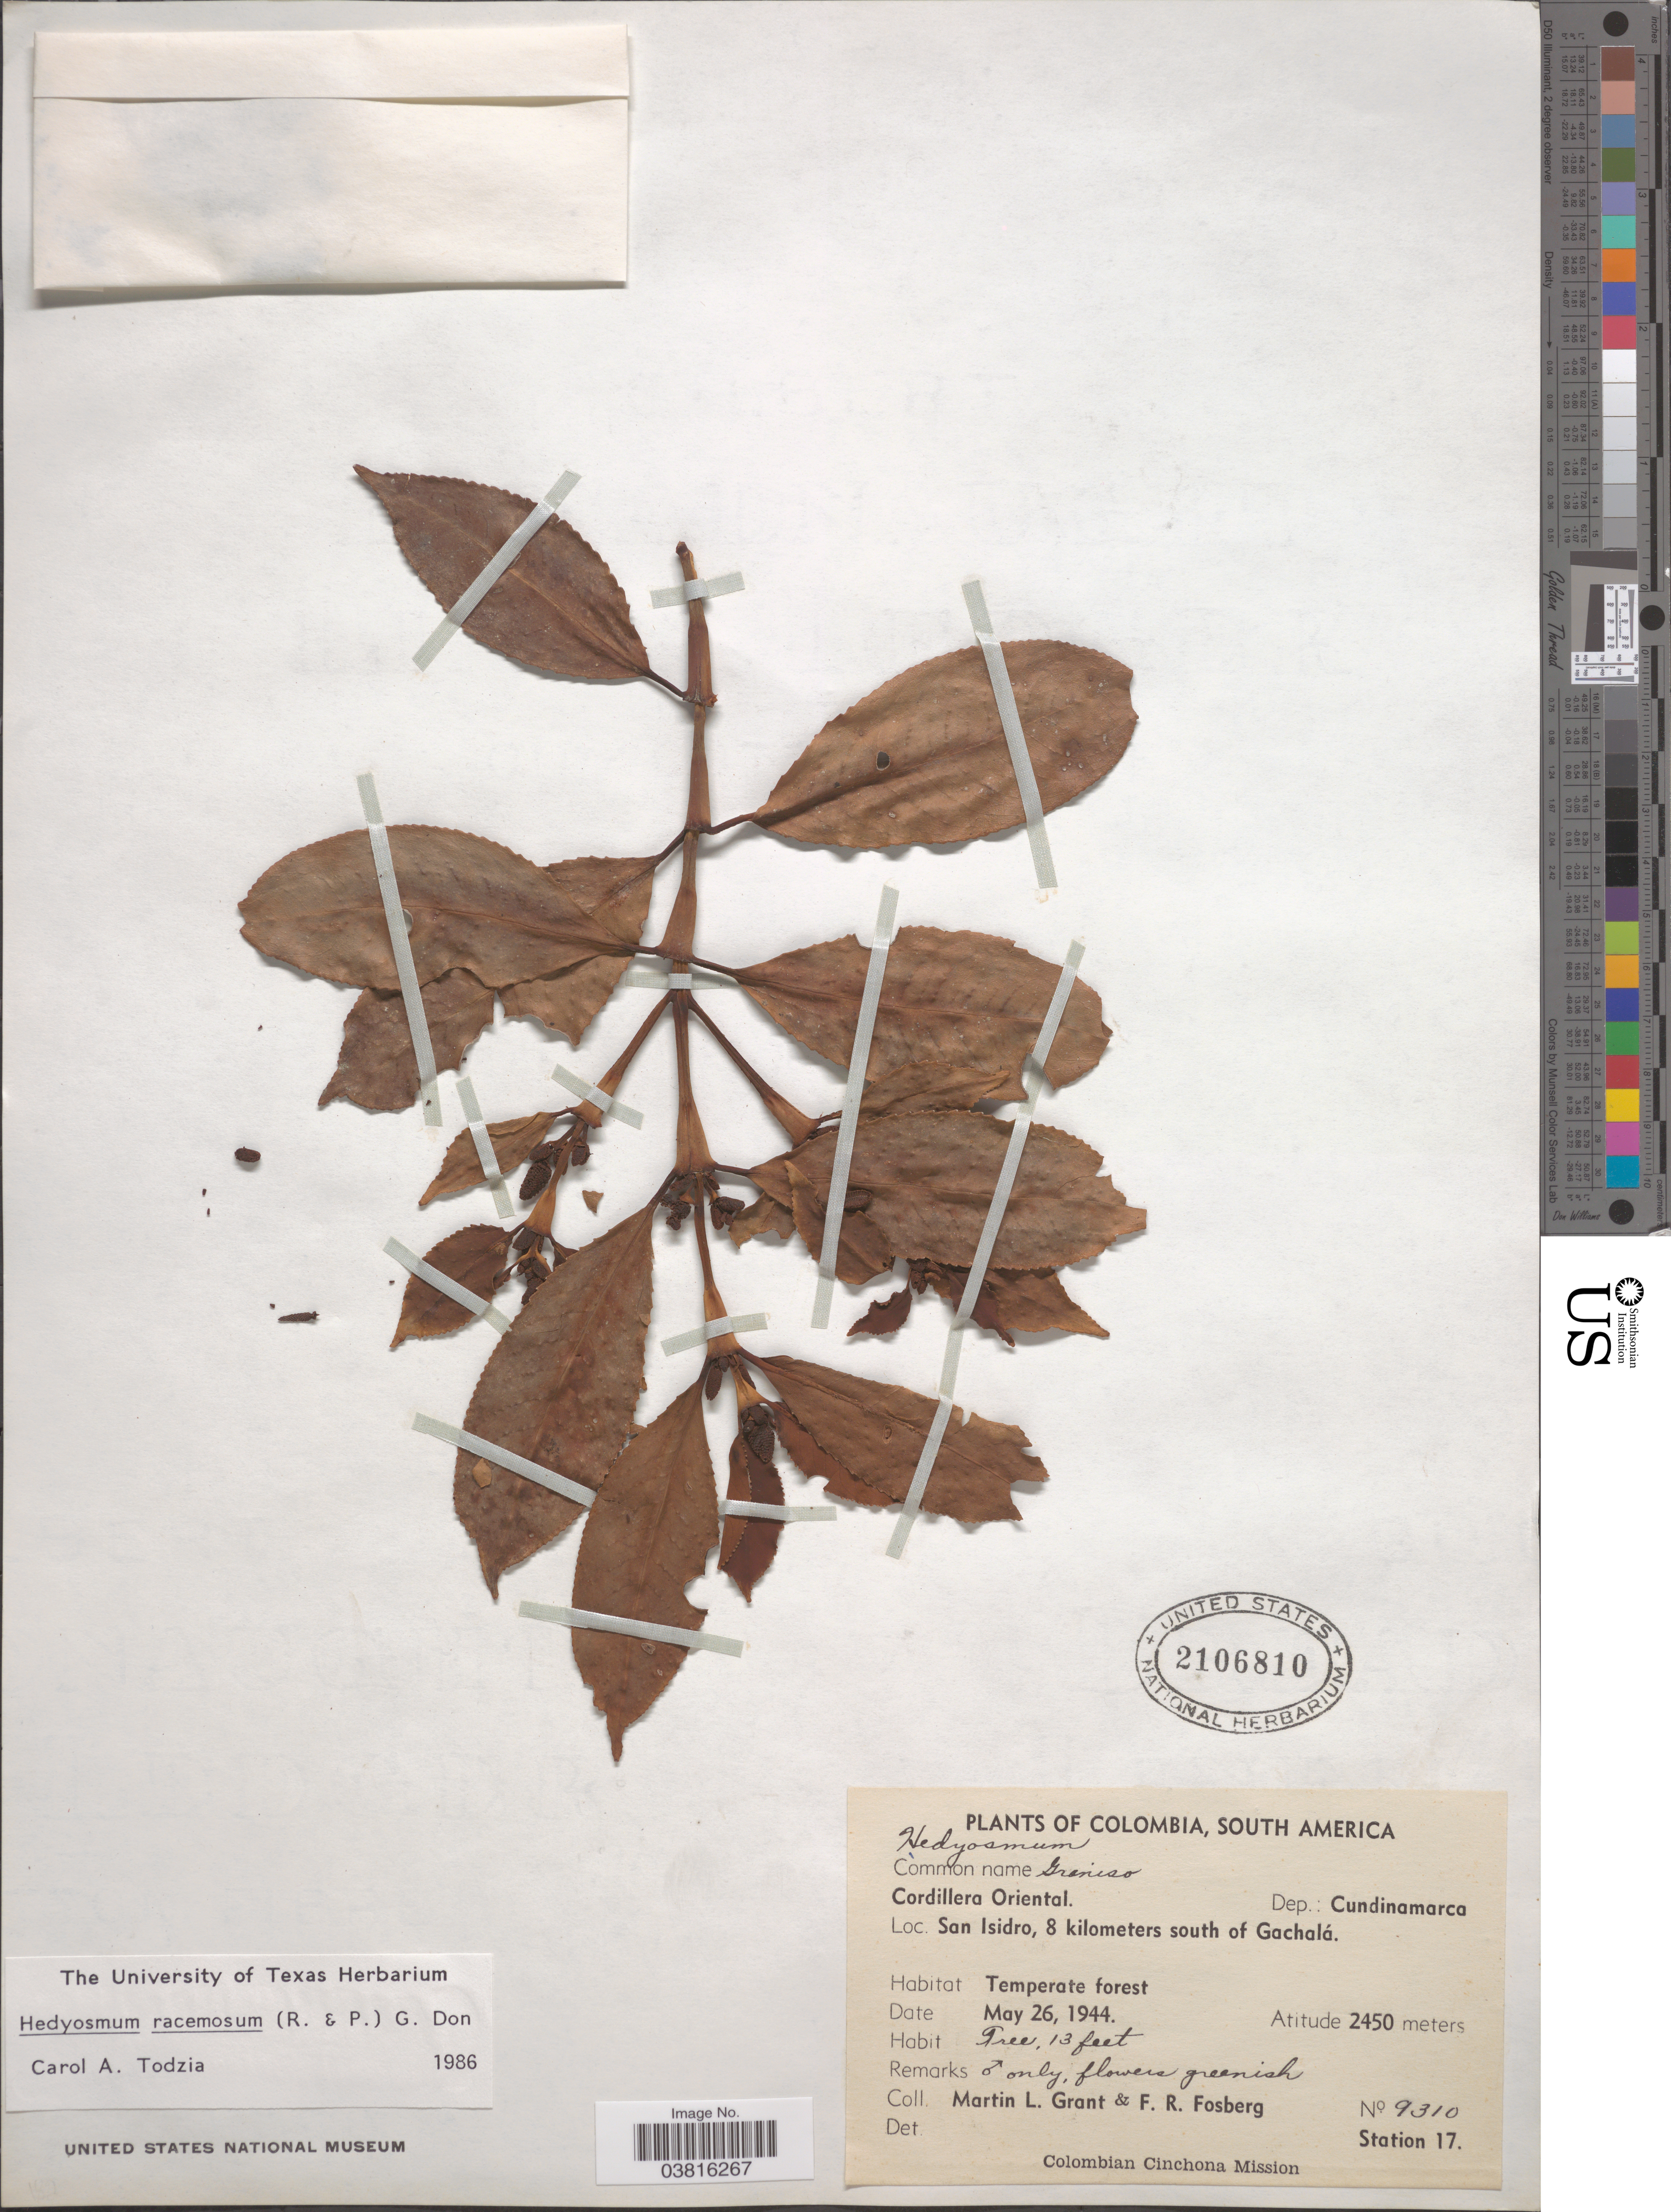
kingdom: Plantae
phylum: Tracheophyta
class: Magnoliopsida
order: Chloranthales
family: Chloranthaceae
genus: Hedyosmum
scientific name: Hedyosmum racemosum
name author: (Ruiz & Pav.) G. Don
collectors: M. L. Grant & F. R. Fosberg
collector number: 9310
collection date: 1944-05-26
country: Colombia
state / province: Cundinamarca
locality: Cordillera Oriental. Dep.: Cundinamarca. San Isidro, 8 kilometers south of Gachalá.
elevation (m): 2450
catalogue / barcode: US 2106810